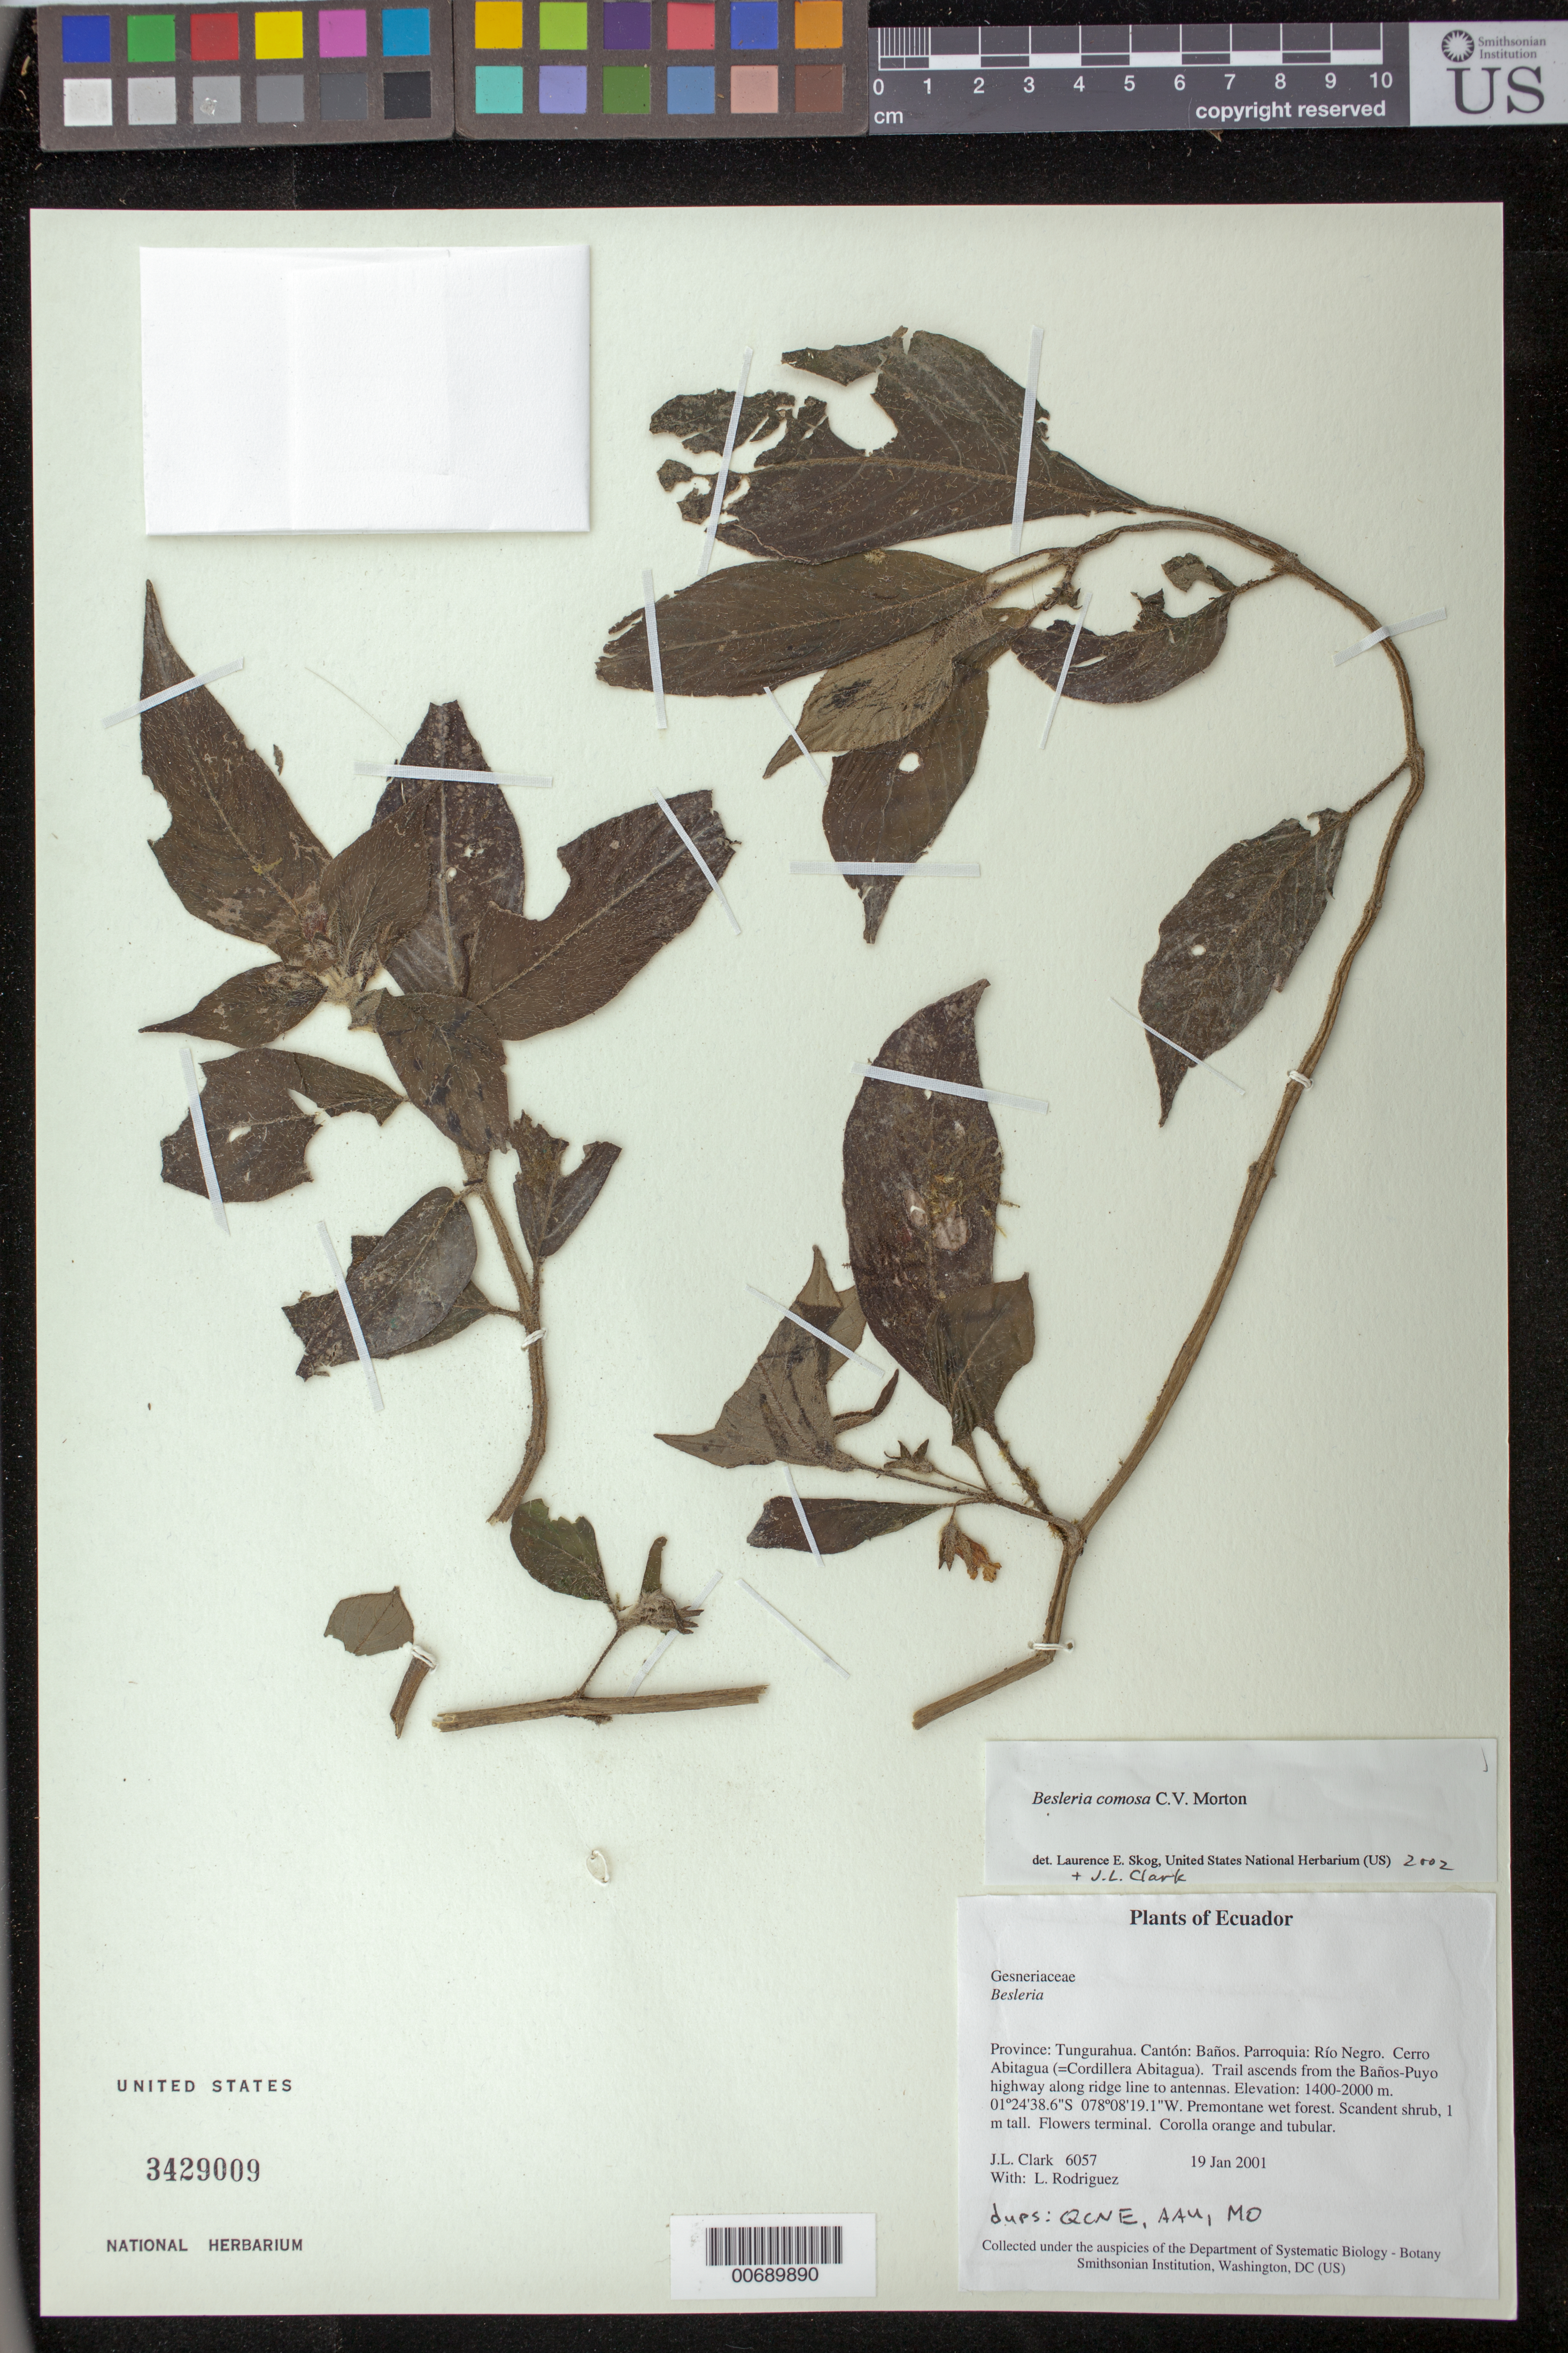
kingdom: Plantae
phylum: Tracheophyta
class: Magnoliopsida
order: Lamiales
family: Gesneriaceae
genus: Besleria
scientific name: Besleria comosa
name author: C.V. Morton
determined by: Clark, J. L.; Skog, Laurence E.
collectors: J. L. Clark & L. Rodriguez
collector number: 6057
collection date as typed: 19 Jan 2001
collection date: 2001-01-19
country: Ecuador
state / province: Tungurahua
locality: Cantón: Baños. Parroquia: Río Negro. Cerro Abitagua (=Cordillera Abitagua). Trail ascends from the Baños-Puyo highway along ridge line to antennas.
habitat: Premontane wet forest.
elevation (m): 1400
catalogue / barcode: US 3429009